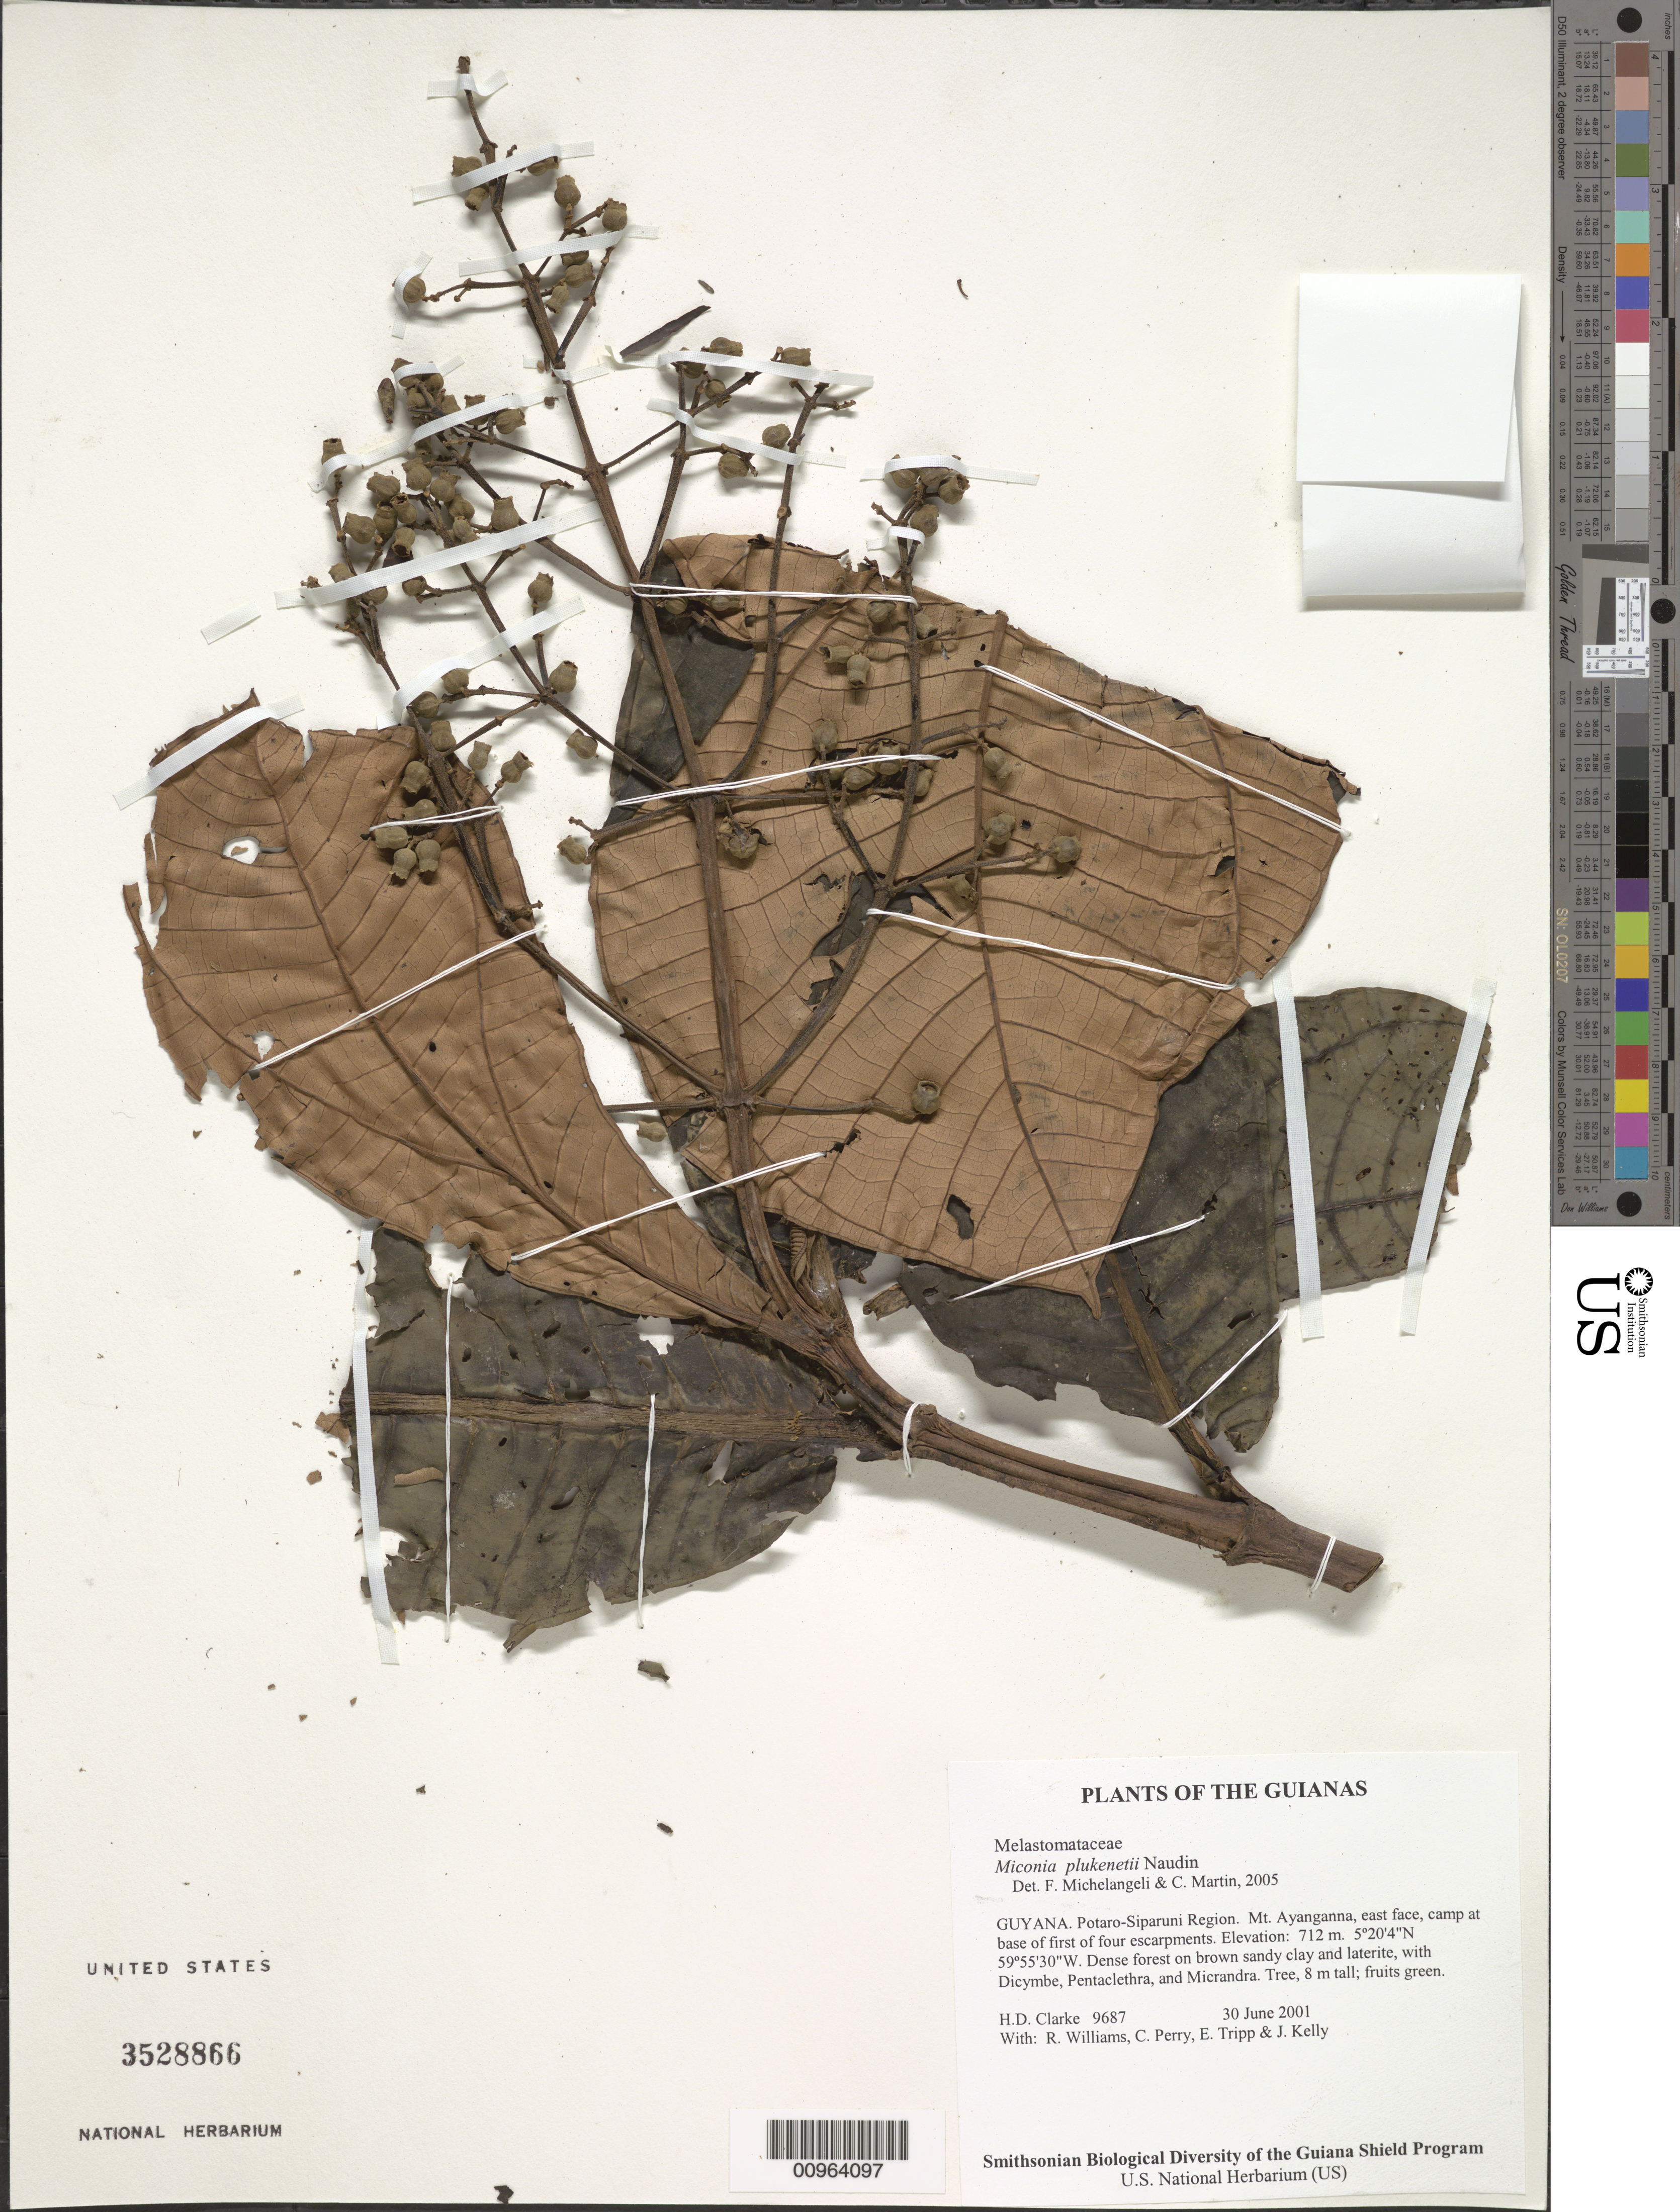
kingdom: Plantae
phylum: Tracheophyta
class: Magnoliopsida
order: Myrtales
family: Melastomataceae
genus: Miconia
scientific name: Miconia plukenetii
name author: Naudin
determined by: Michelangeli, F. A.; Martin, C.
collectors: H. D. Clarke, R. Williams, C. Perry, E. Tripp & J. Kelly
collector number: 9687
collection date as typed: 30 June 2001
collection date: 2001-06-30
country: Guyana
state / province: Potaro-Siparuni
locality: Mt. Ayanganna, east face, camp at base of first of four escarpments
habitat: Dense forest on brown sandy clay and laterite, with Dicymbe, Pentaclethra, and Micrandra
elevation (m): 712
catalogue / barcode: US 3528866